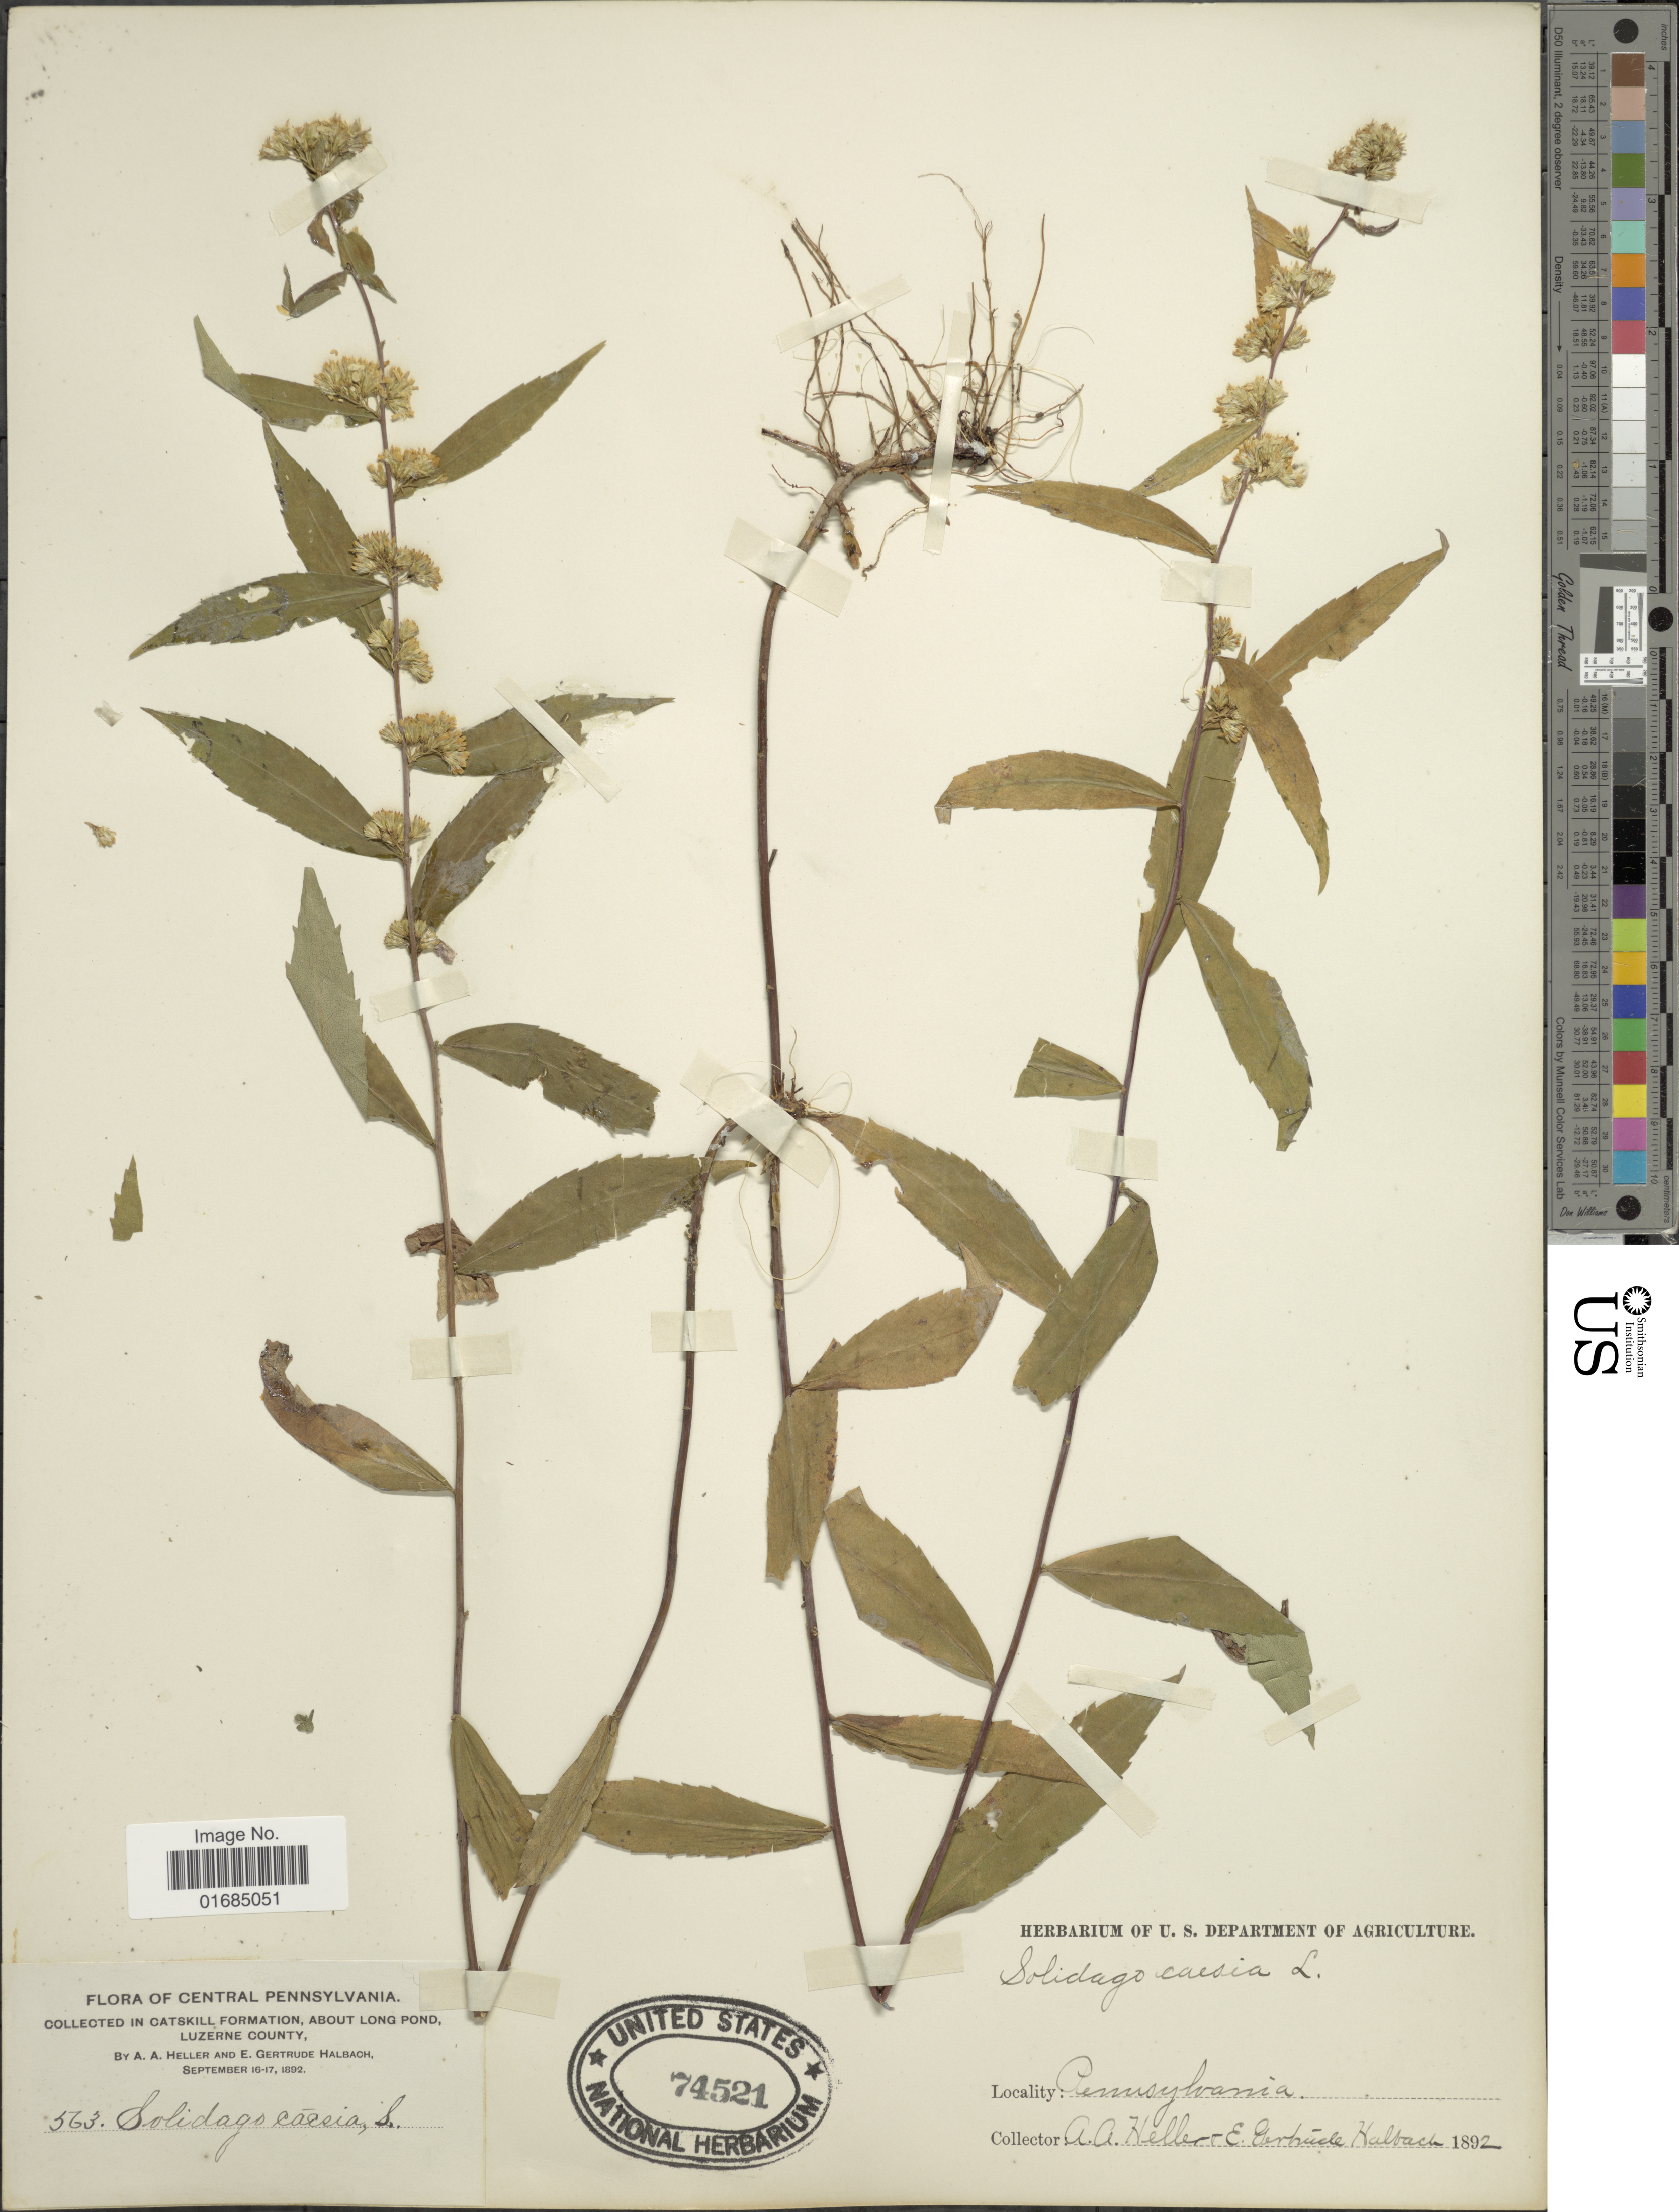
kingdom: Plantae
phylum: Tracheophyta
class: Magnoliopsida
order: Asterales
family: Asteraceae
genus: Solidago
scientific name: Solidago caesia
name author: L.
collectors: A. A. Heller & E. G. Halbach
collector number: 563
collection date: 1892-09-16/1892-09-17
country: United States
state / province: Pennsylvania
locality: Central Pennsylvania. Catskill Formation, about Long Pond Luzerne County.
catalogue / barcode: US 74521